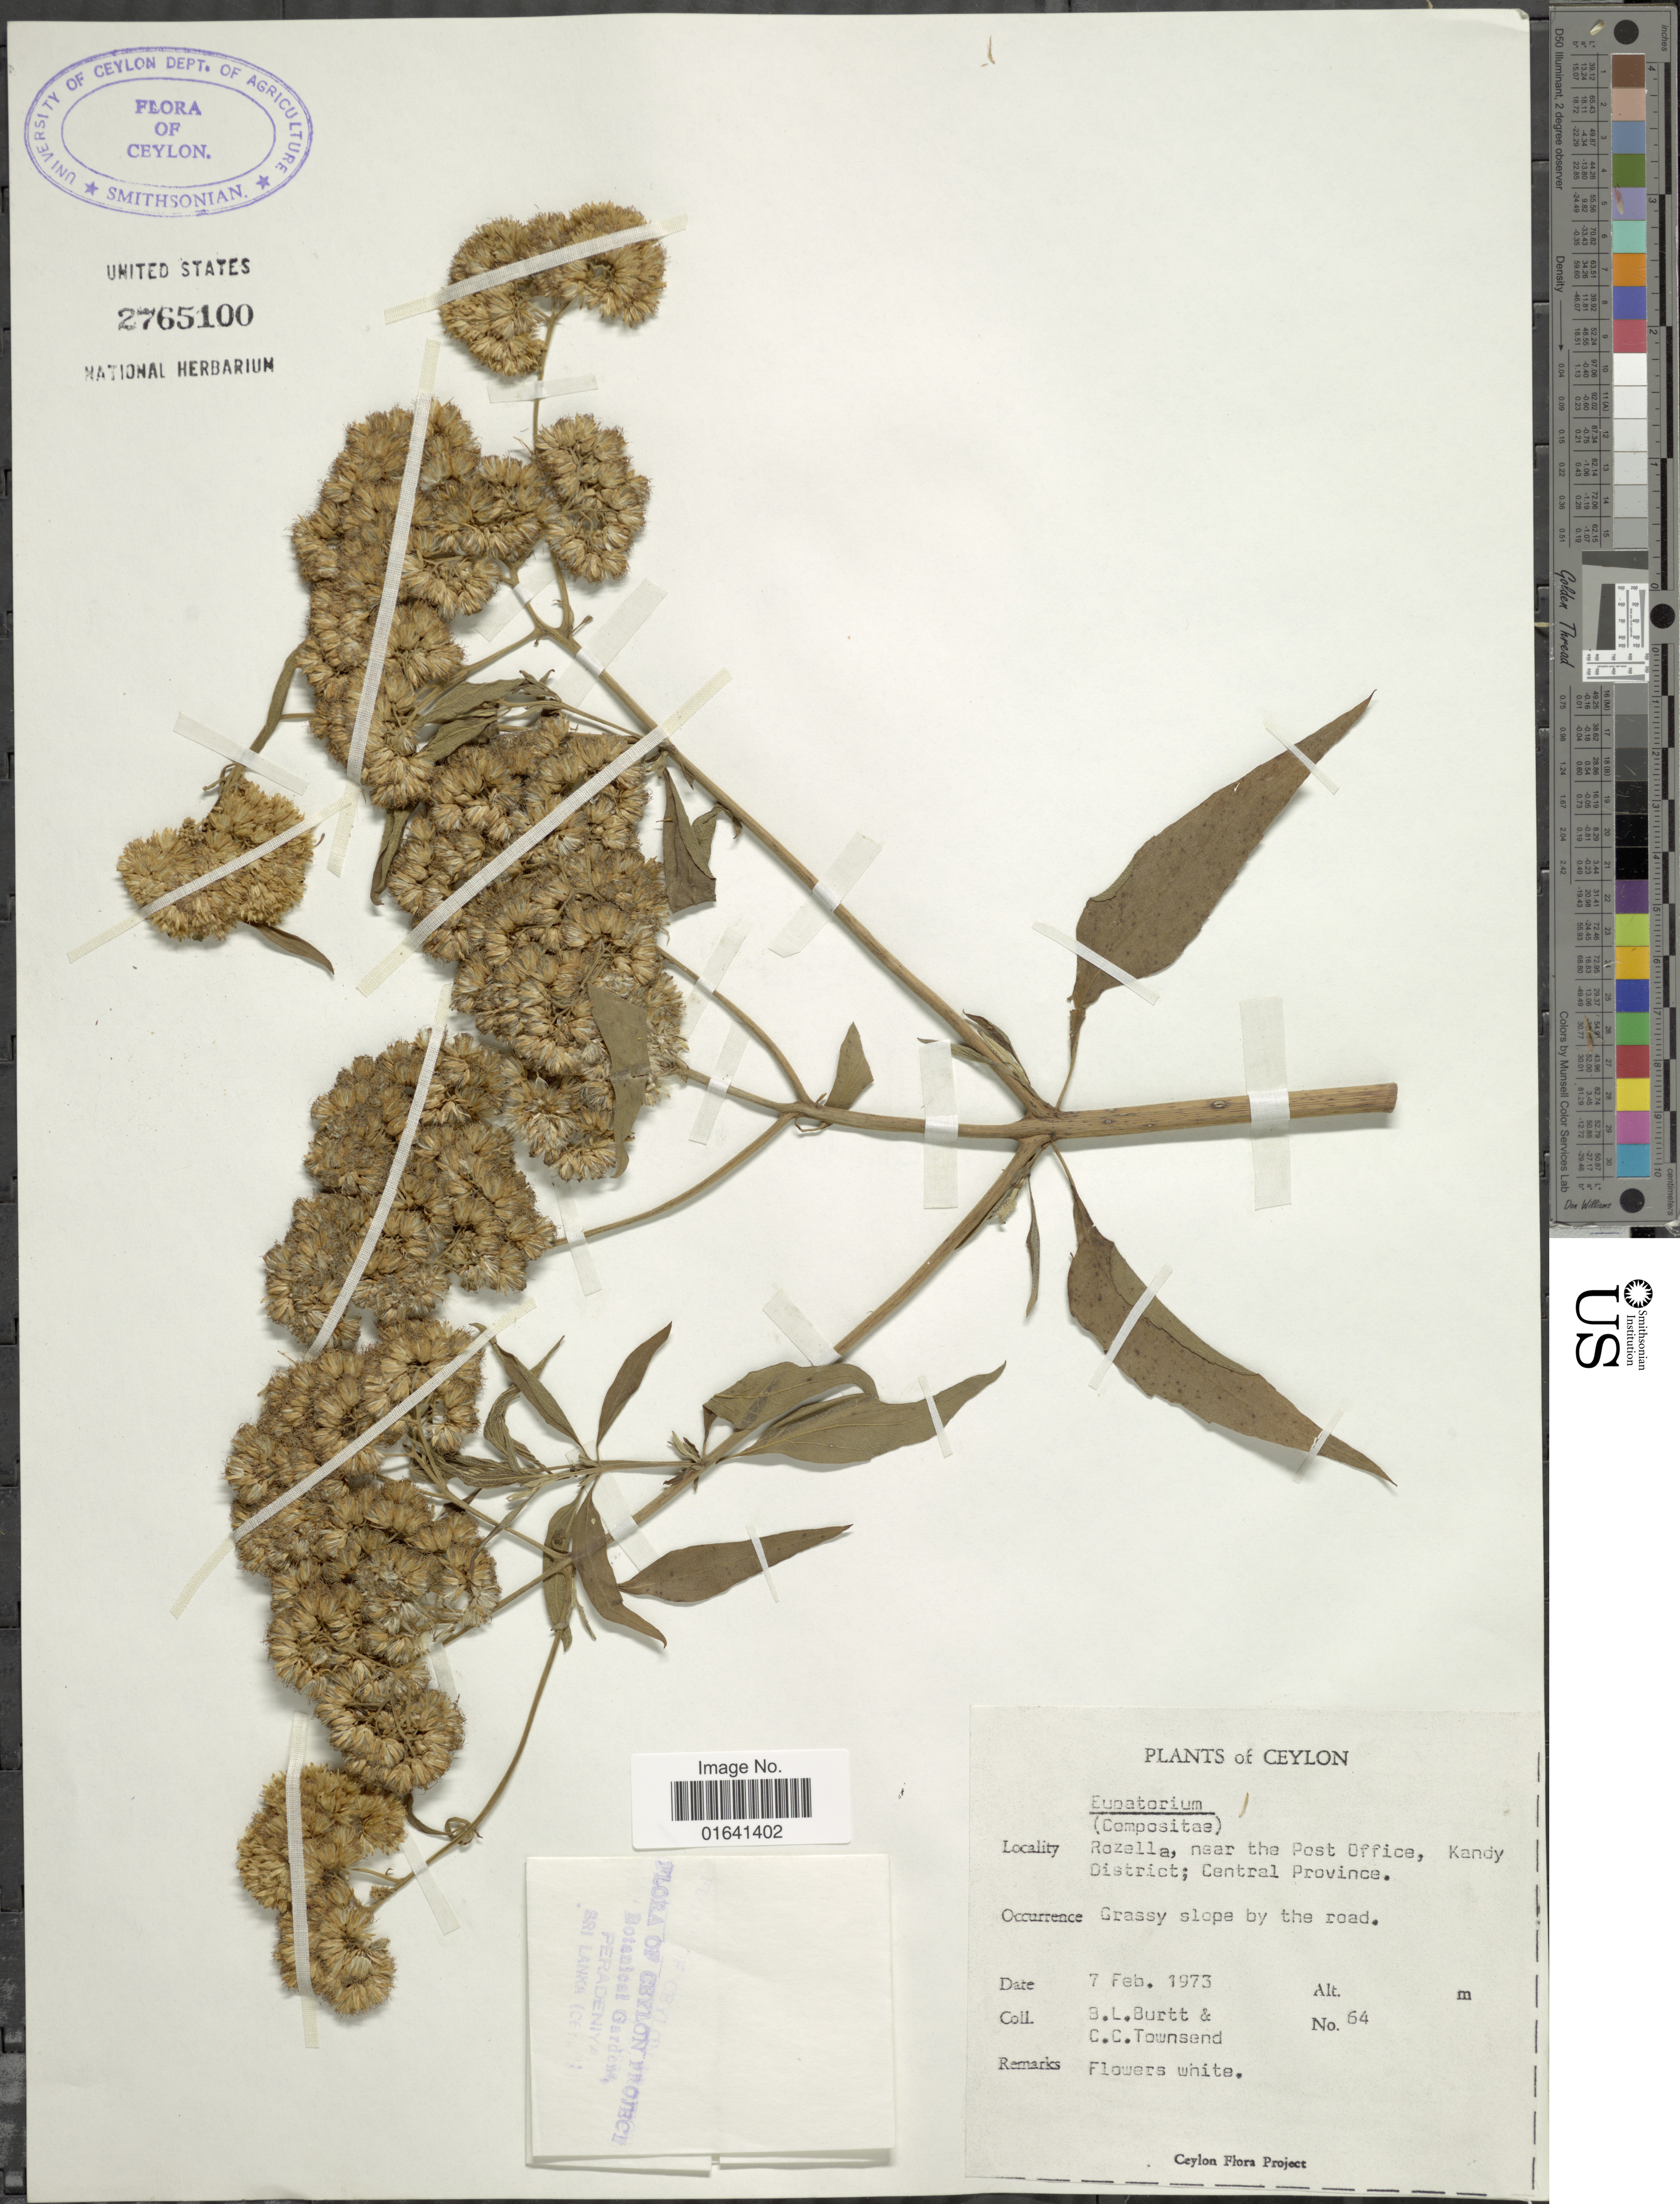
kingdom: Plantae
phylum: Tracheophyta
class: Magnoliopsida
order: Asterales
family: Asteraceae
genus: Austroeupatorium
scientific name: Austroeupatorium inulaefolium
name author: (Kunth) R.M. King & H. Rob.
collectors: B. L. Burtt & C. C. Townsend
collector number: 64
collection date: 1973-02-07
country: Sri Lanka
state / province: Central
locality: Ceylon, Rozella, near the Post Office, Kandy District; Central Province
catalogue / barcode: US 2765100